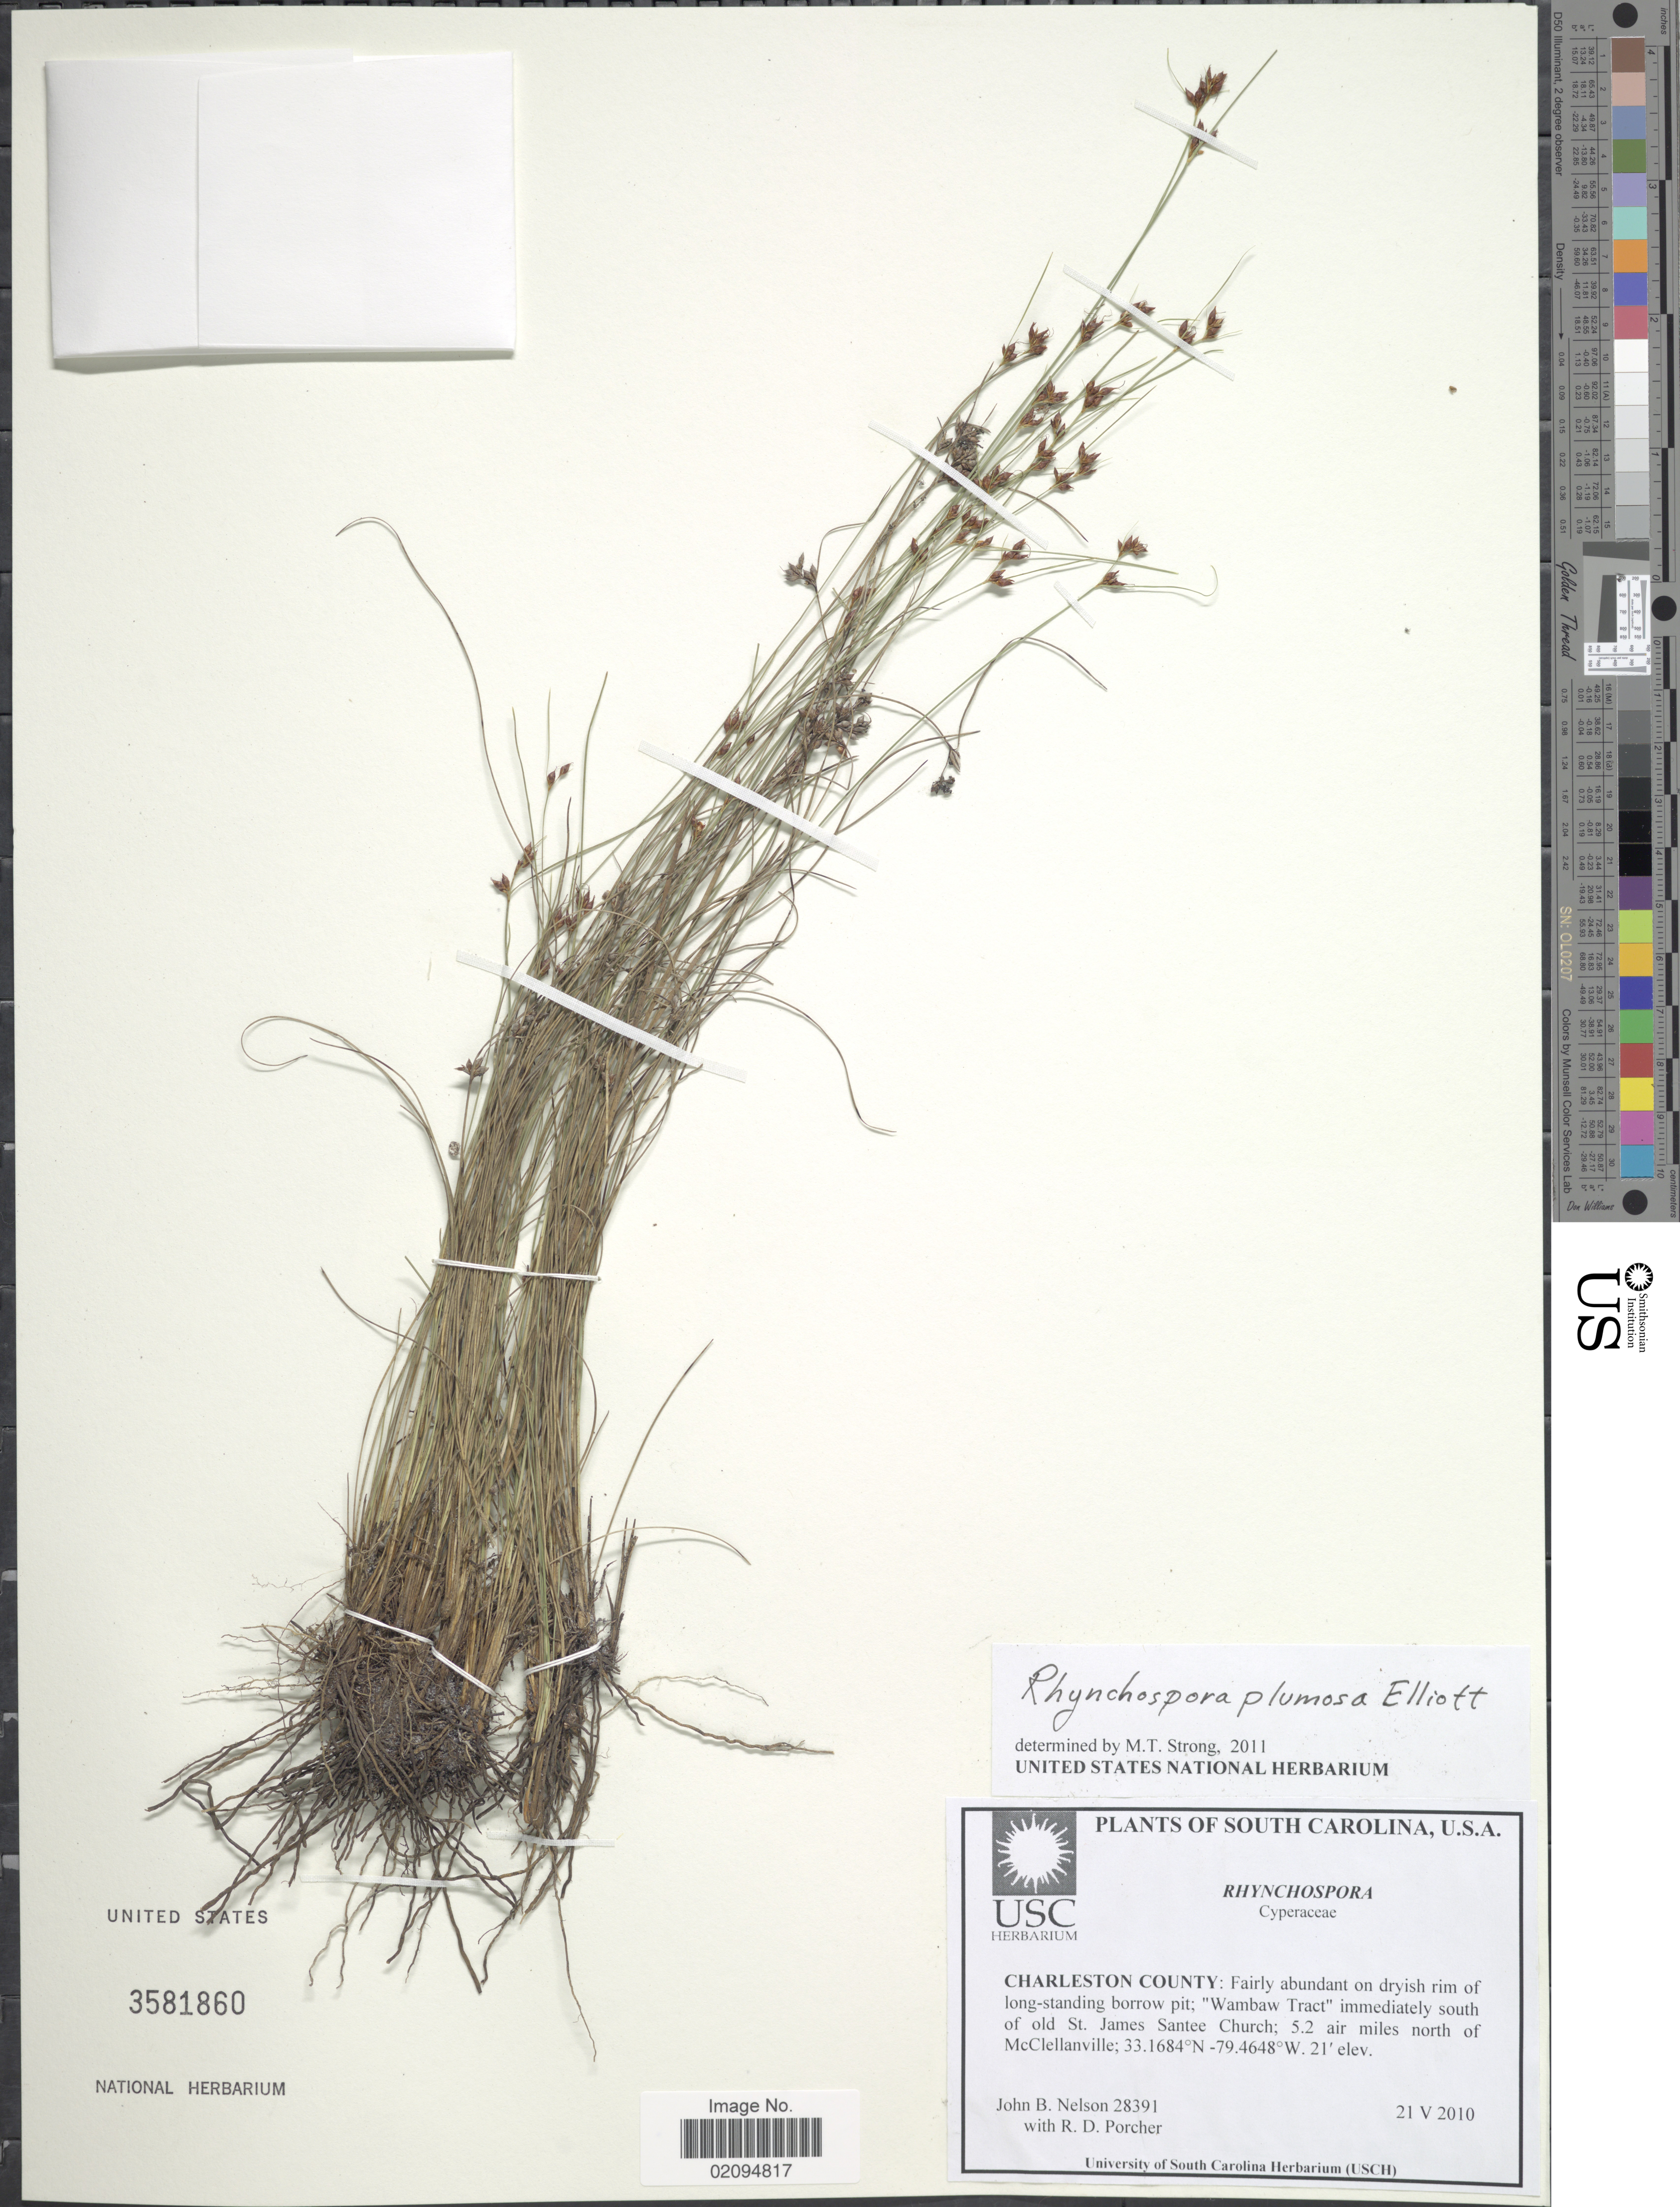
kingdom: Plantae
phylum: Tracheophyta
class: Liliopsida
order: Poales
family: Cyperaceae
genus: Rhynchospora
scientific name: Rhynchospora plumosa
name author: Elliott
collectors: J. B. Nelson & R. Porcher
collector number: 28391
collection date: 2010-05-21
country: United States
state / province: South Carolina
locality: Charleston County: On dryish rim of long-standing borrow pit; Wambaw Tract immediately south of old St. james Santee Church; 5.2 air miles north of McClellanville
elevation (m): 6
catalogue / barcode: US 3581860